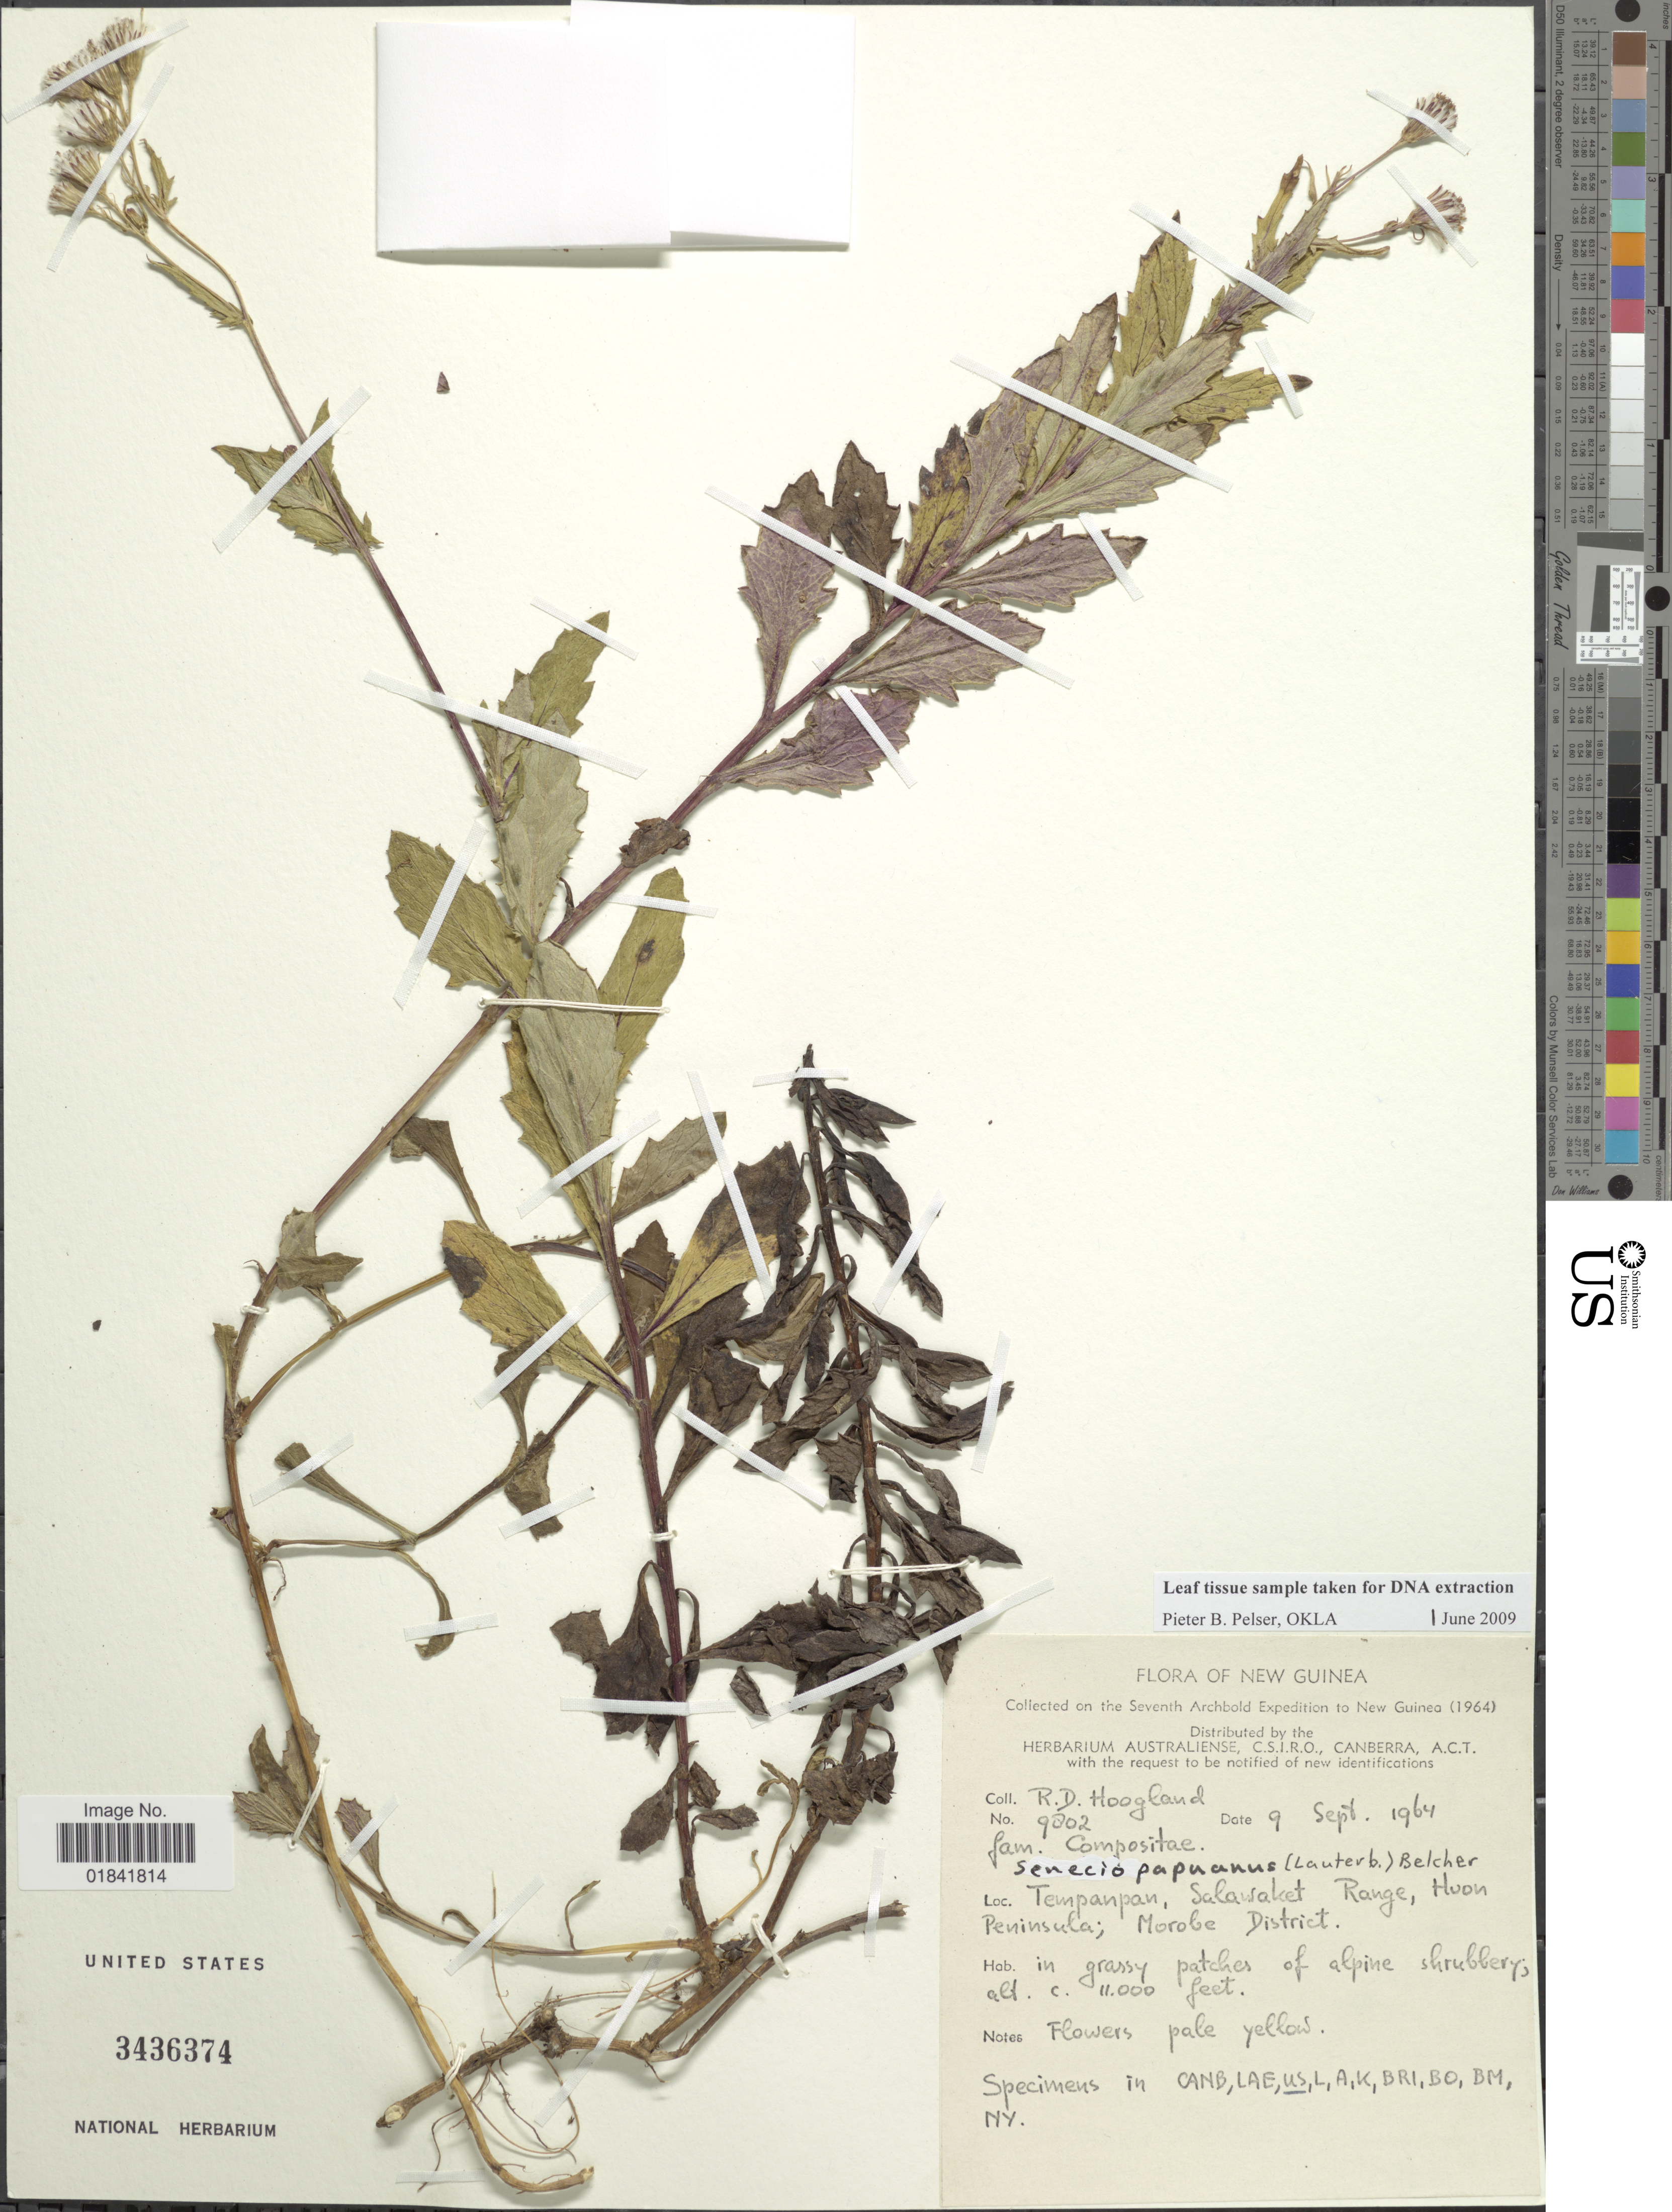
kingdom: Plantae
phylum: Tracheophyta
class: Magnoliopsida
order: Asterales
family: Asteraceae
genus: Senecio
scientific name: Senecio papuanus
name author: (Lauterb.) Belcher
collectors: R. D. Hoogland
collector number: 9802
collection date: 1964-09-09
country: Papua New Guinea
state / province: Morobe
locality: New Guinea, Tempanpan, Salawaket Range, Huon Peninsula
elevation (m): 3353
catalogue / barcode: US 3436374